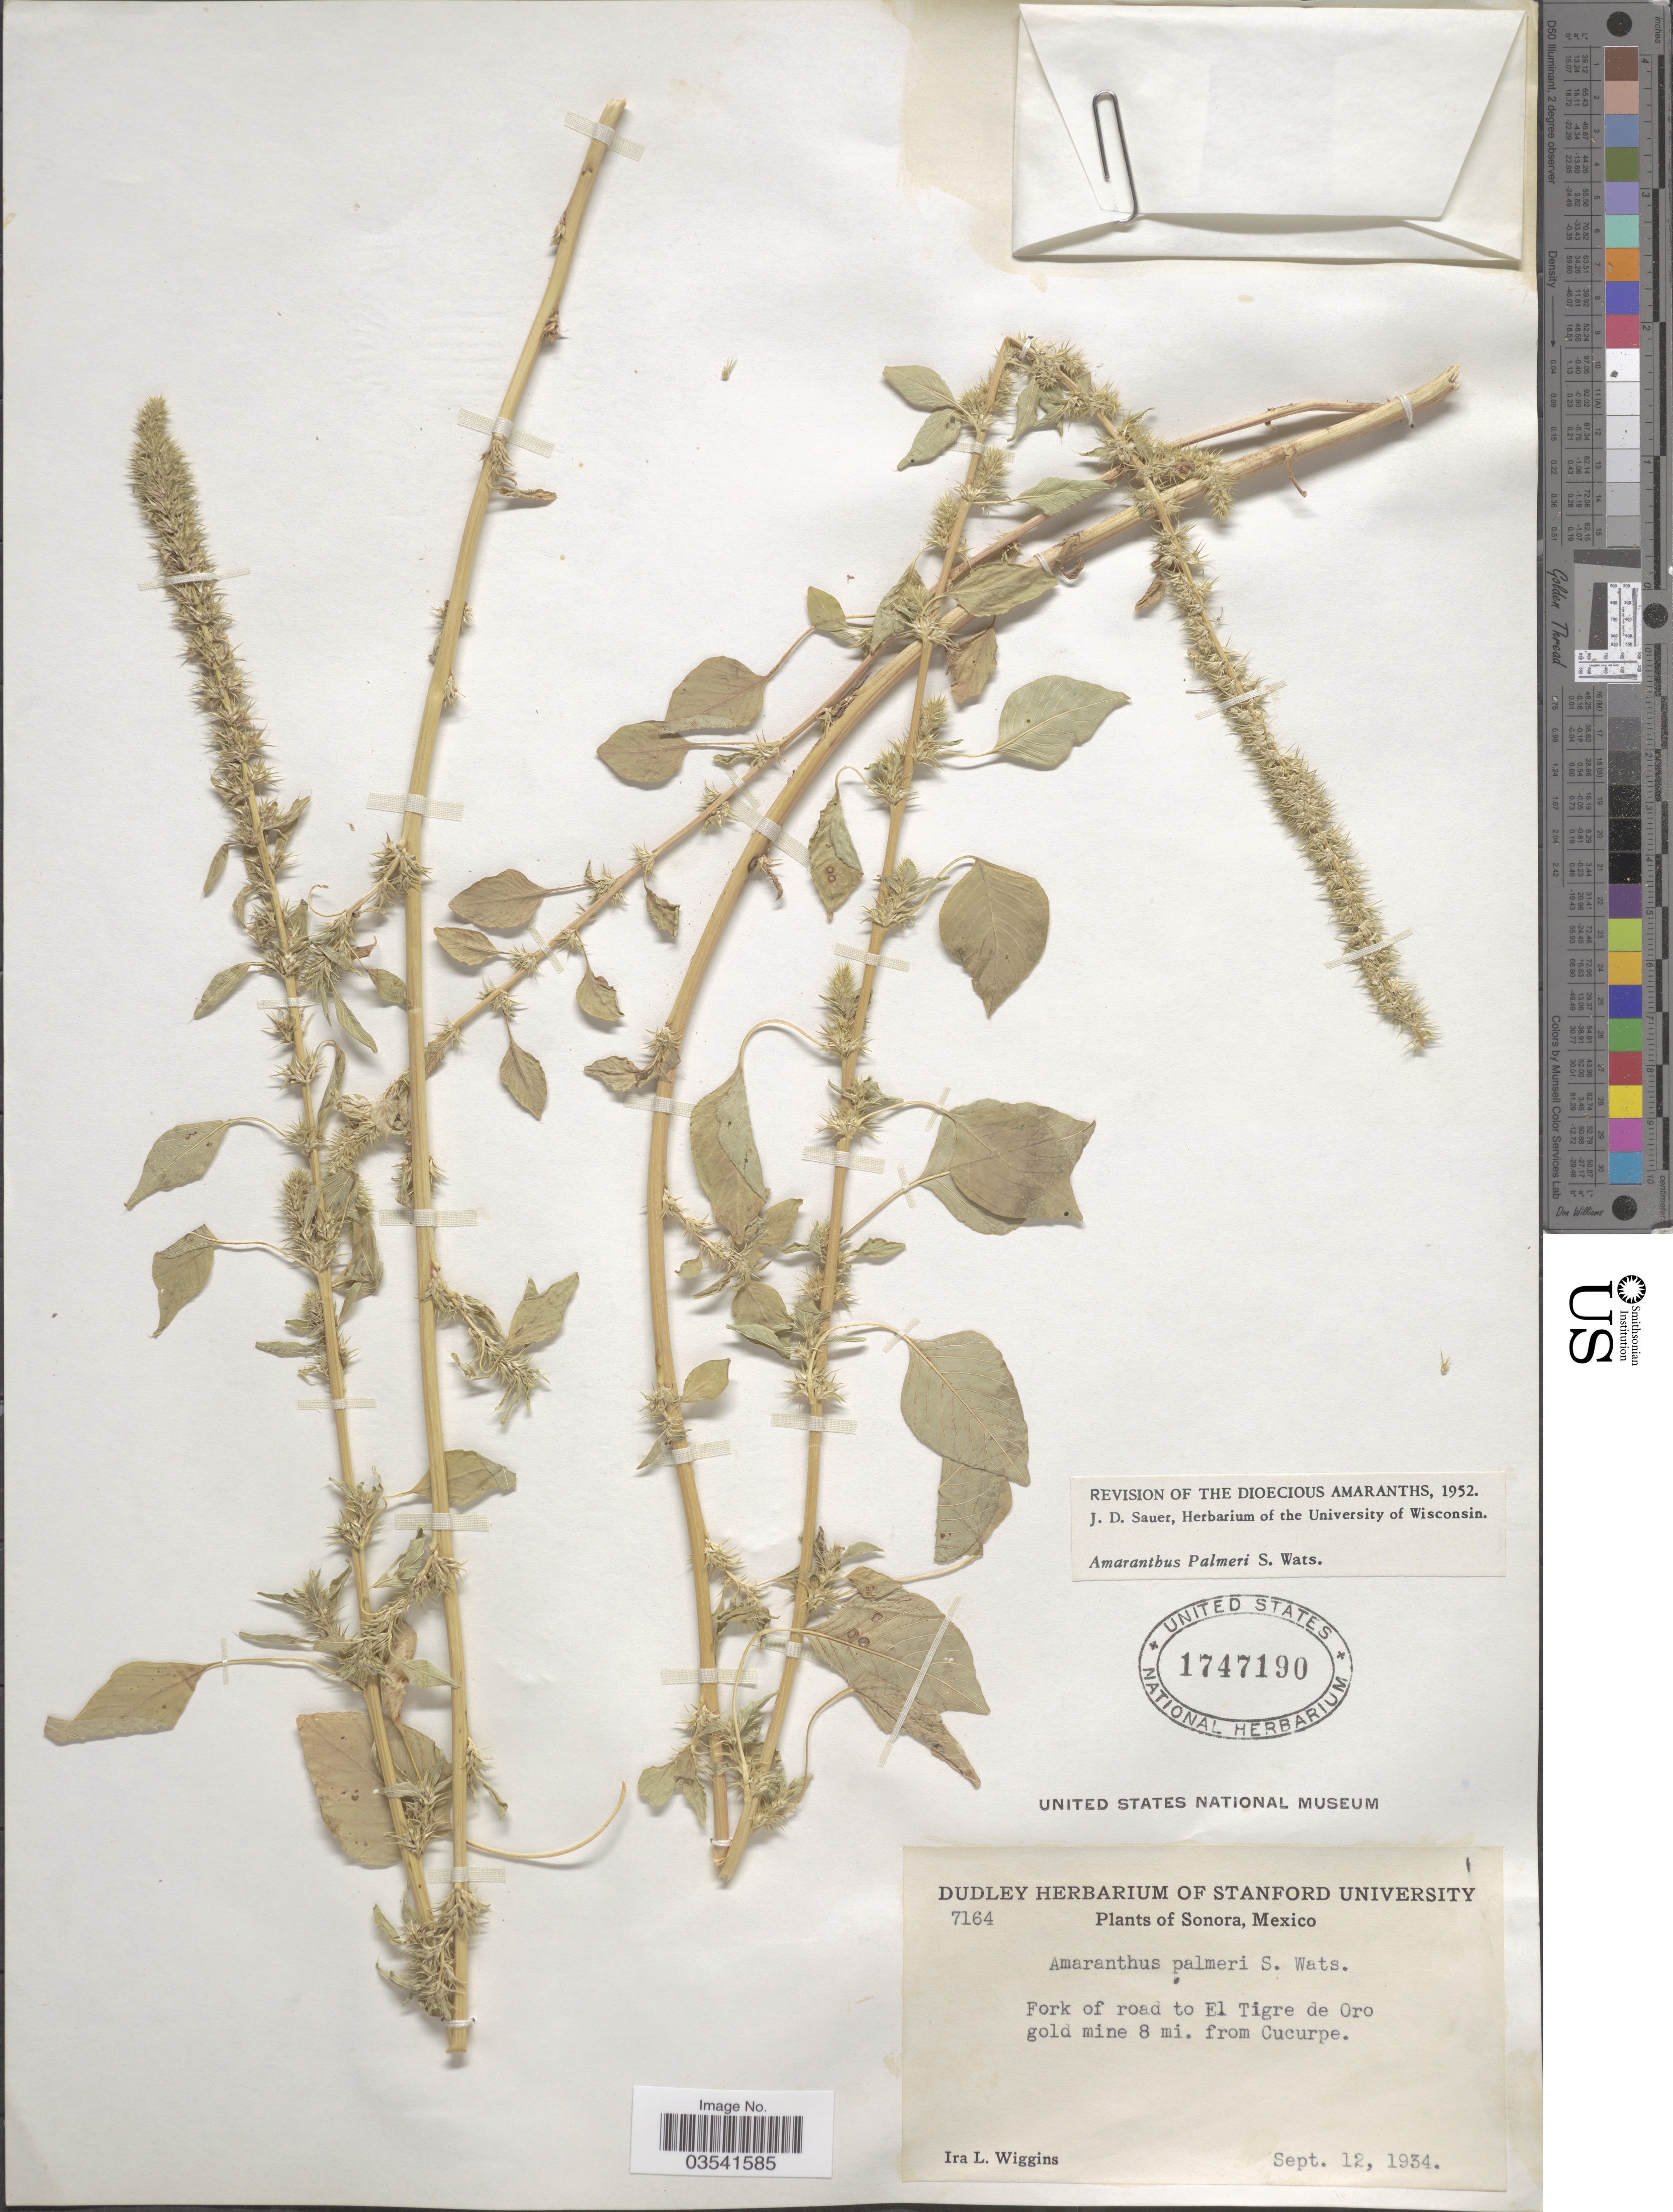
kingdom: Plantae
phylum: Tracheophyta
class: Magnoliopsida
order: Caryophyllales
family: Amaranthaceae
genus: Amaranthus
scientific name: Amaranthus palmeri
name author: S. Watson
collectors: I. L. Wiggins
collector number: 7164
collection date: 1934-09-12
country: Mexico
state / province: Sonora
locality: Fork of road to El Tigre de Oro gold mine 8 mi. from Cucurpe.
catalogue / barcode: US 1747190